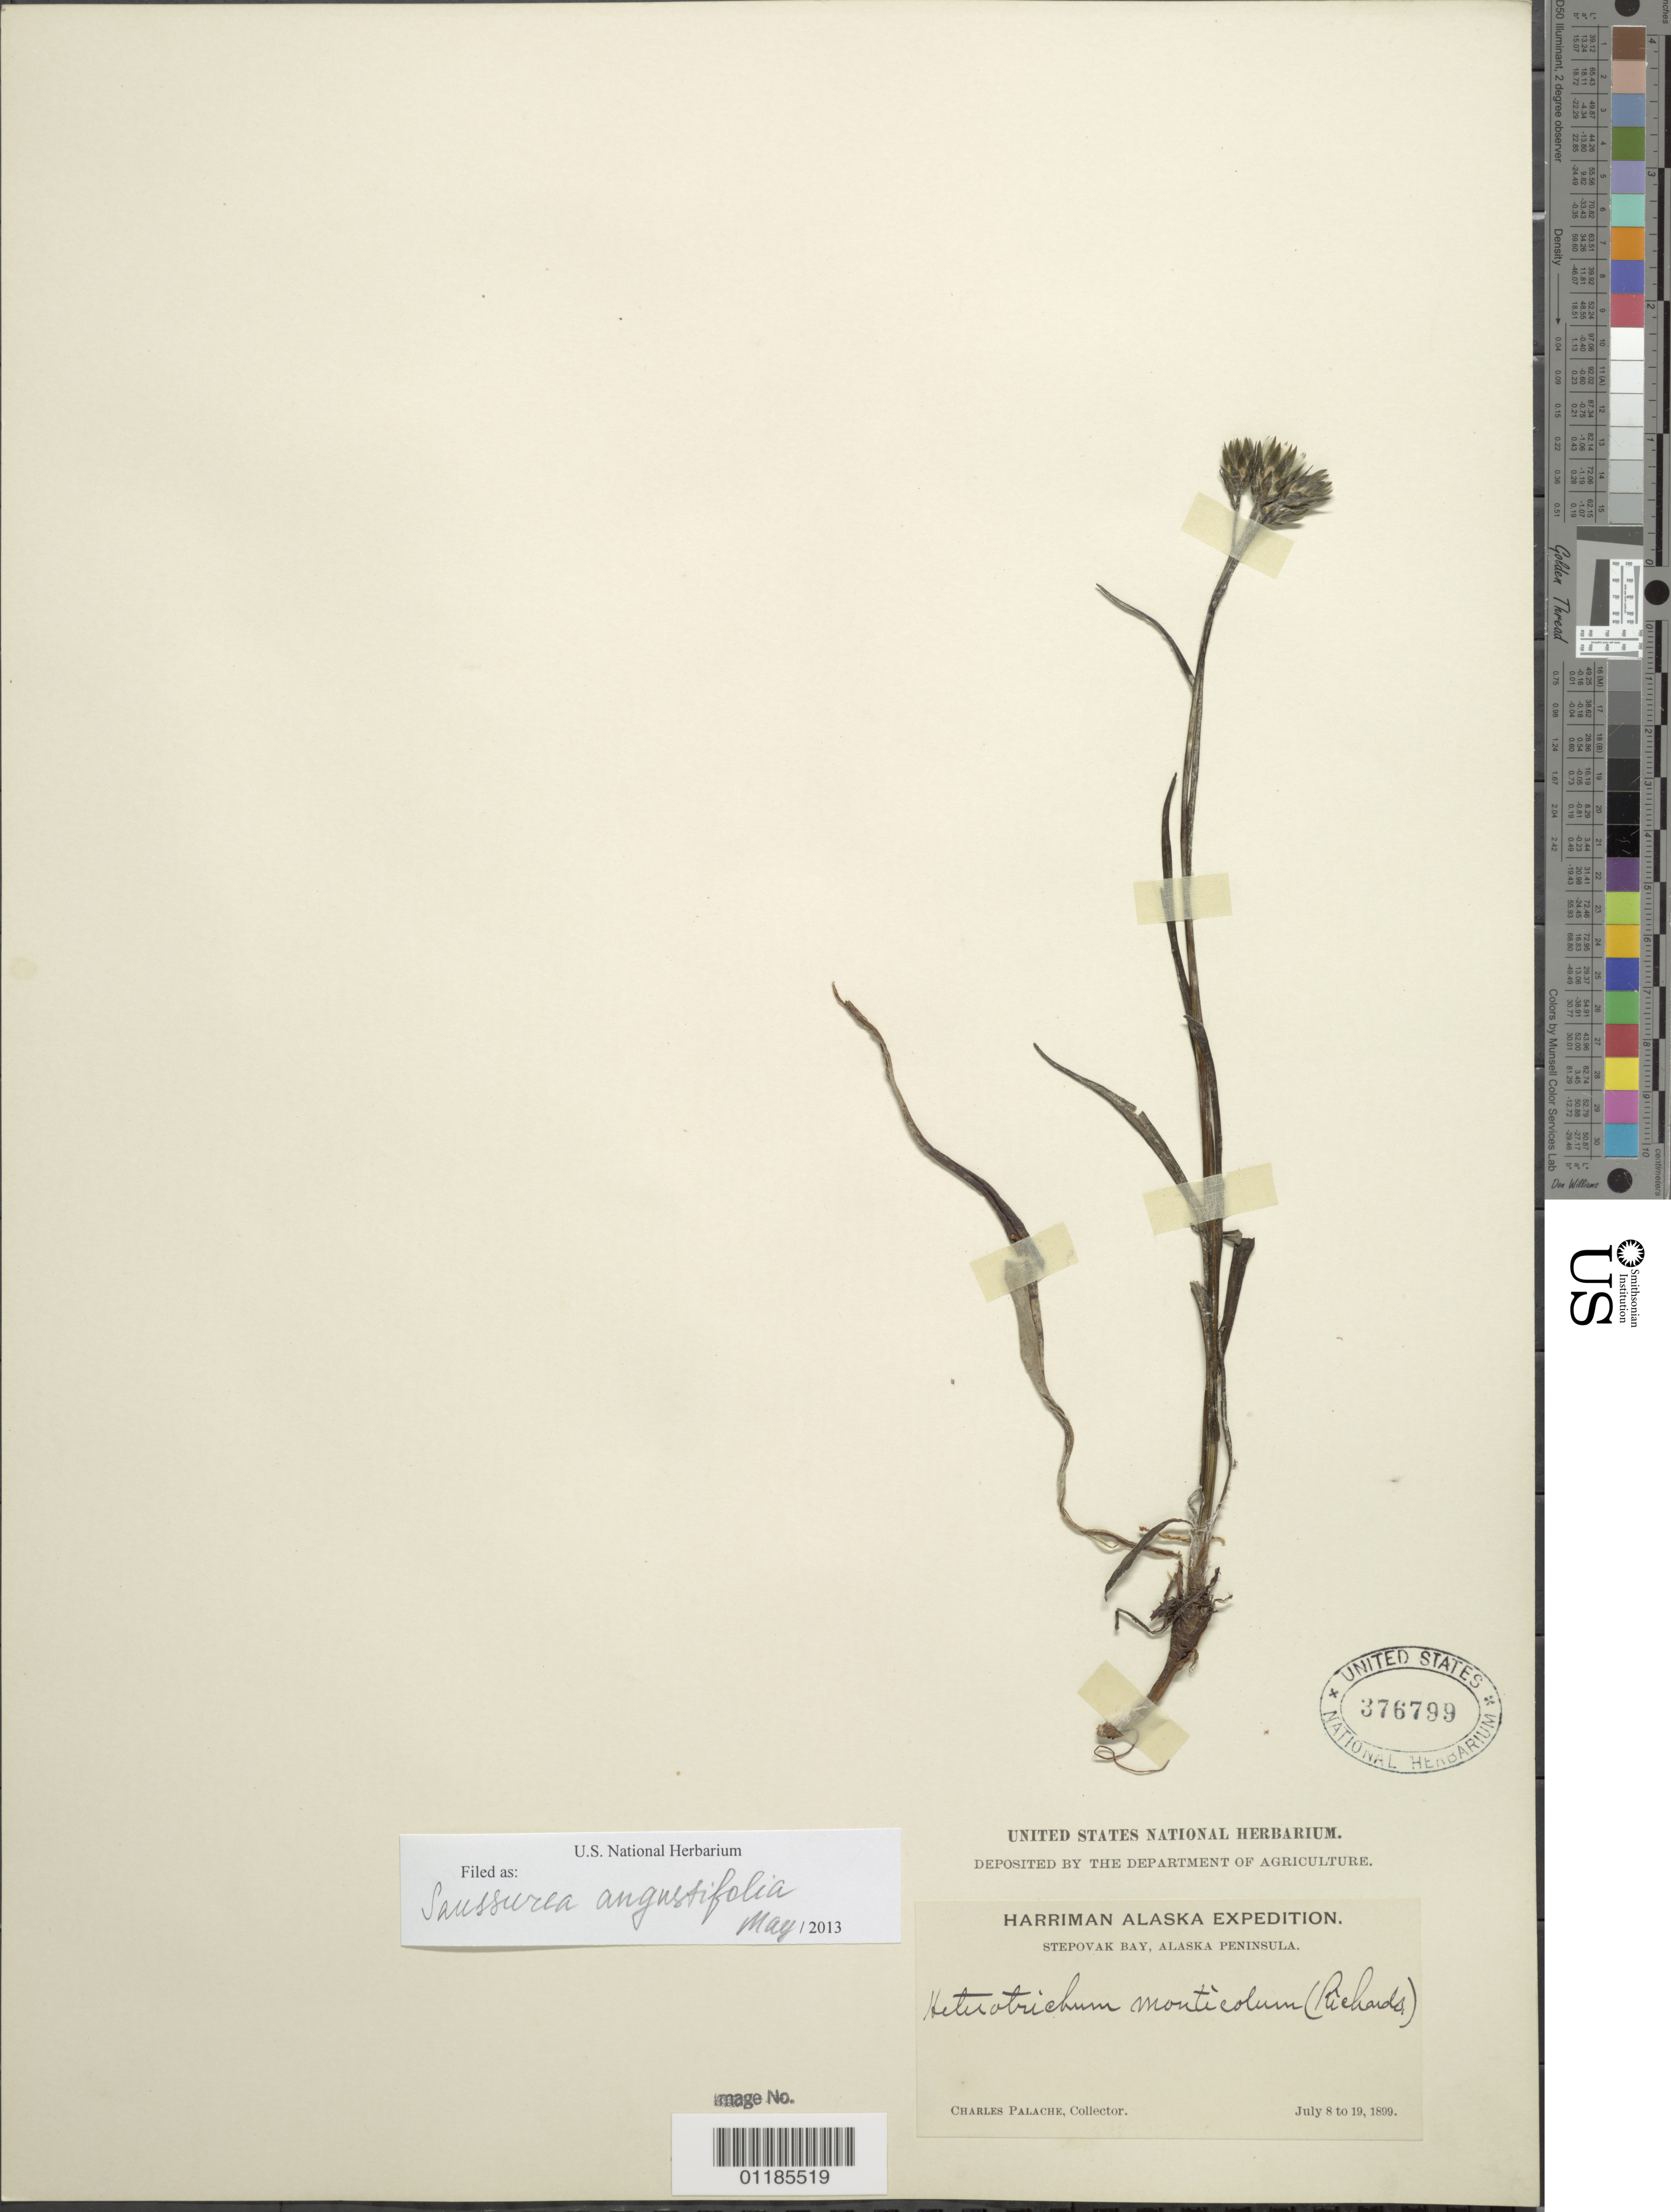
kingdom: Plantae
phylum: Tracheophyta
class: Magnoliopsida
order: Asterales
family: Asteraceae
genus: Saussurea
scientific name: Saussurea angustifolia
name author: (L.) DC.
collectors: C. Palache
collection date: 1899-07-08/1899-07-18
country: United States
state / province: Alaska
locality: Stepovak Bay, Alaska Peninsula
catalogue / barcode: US 376799